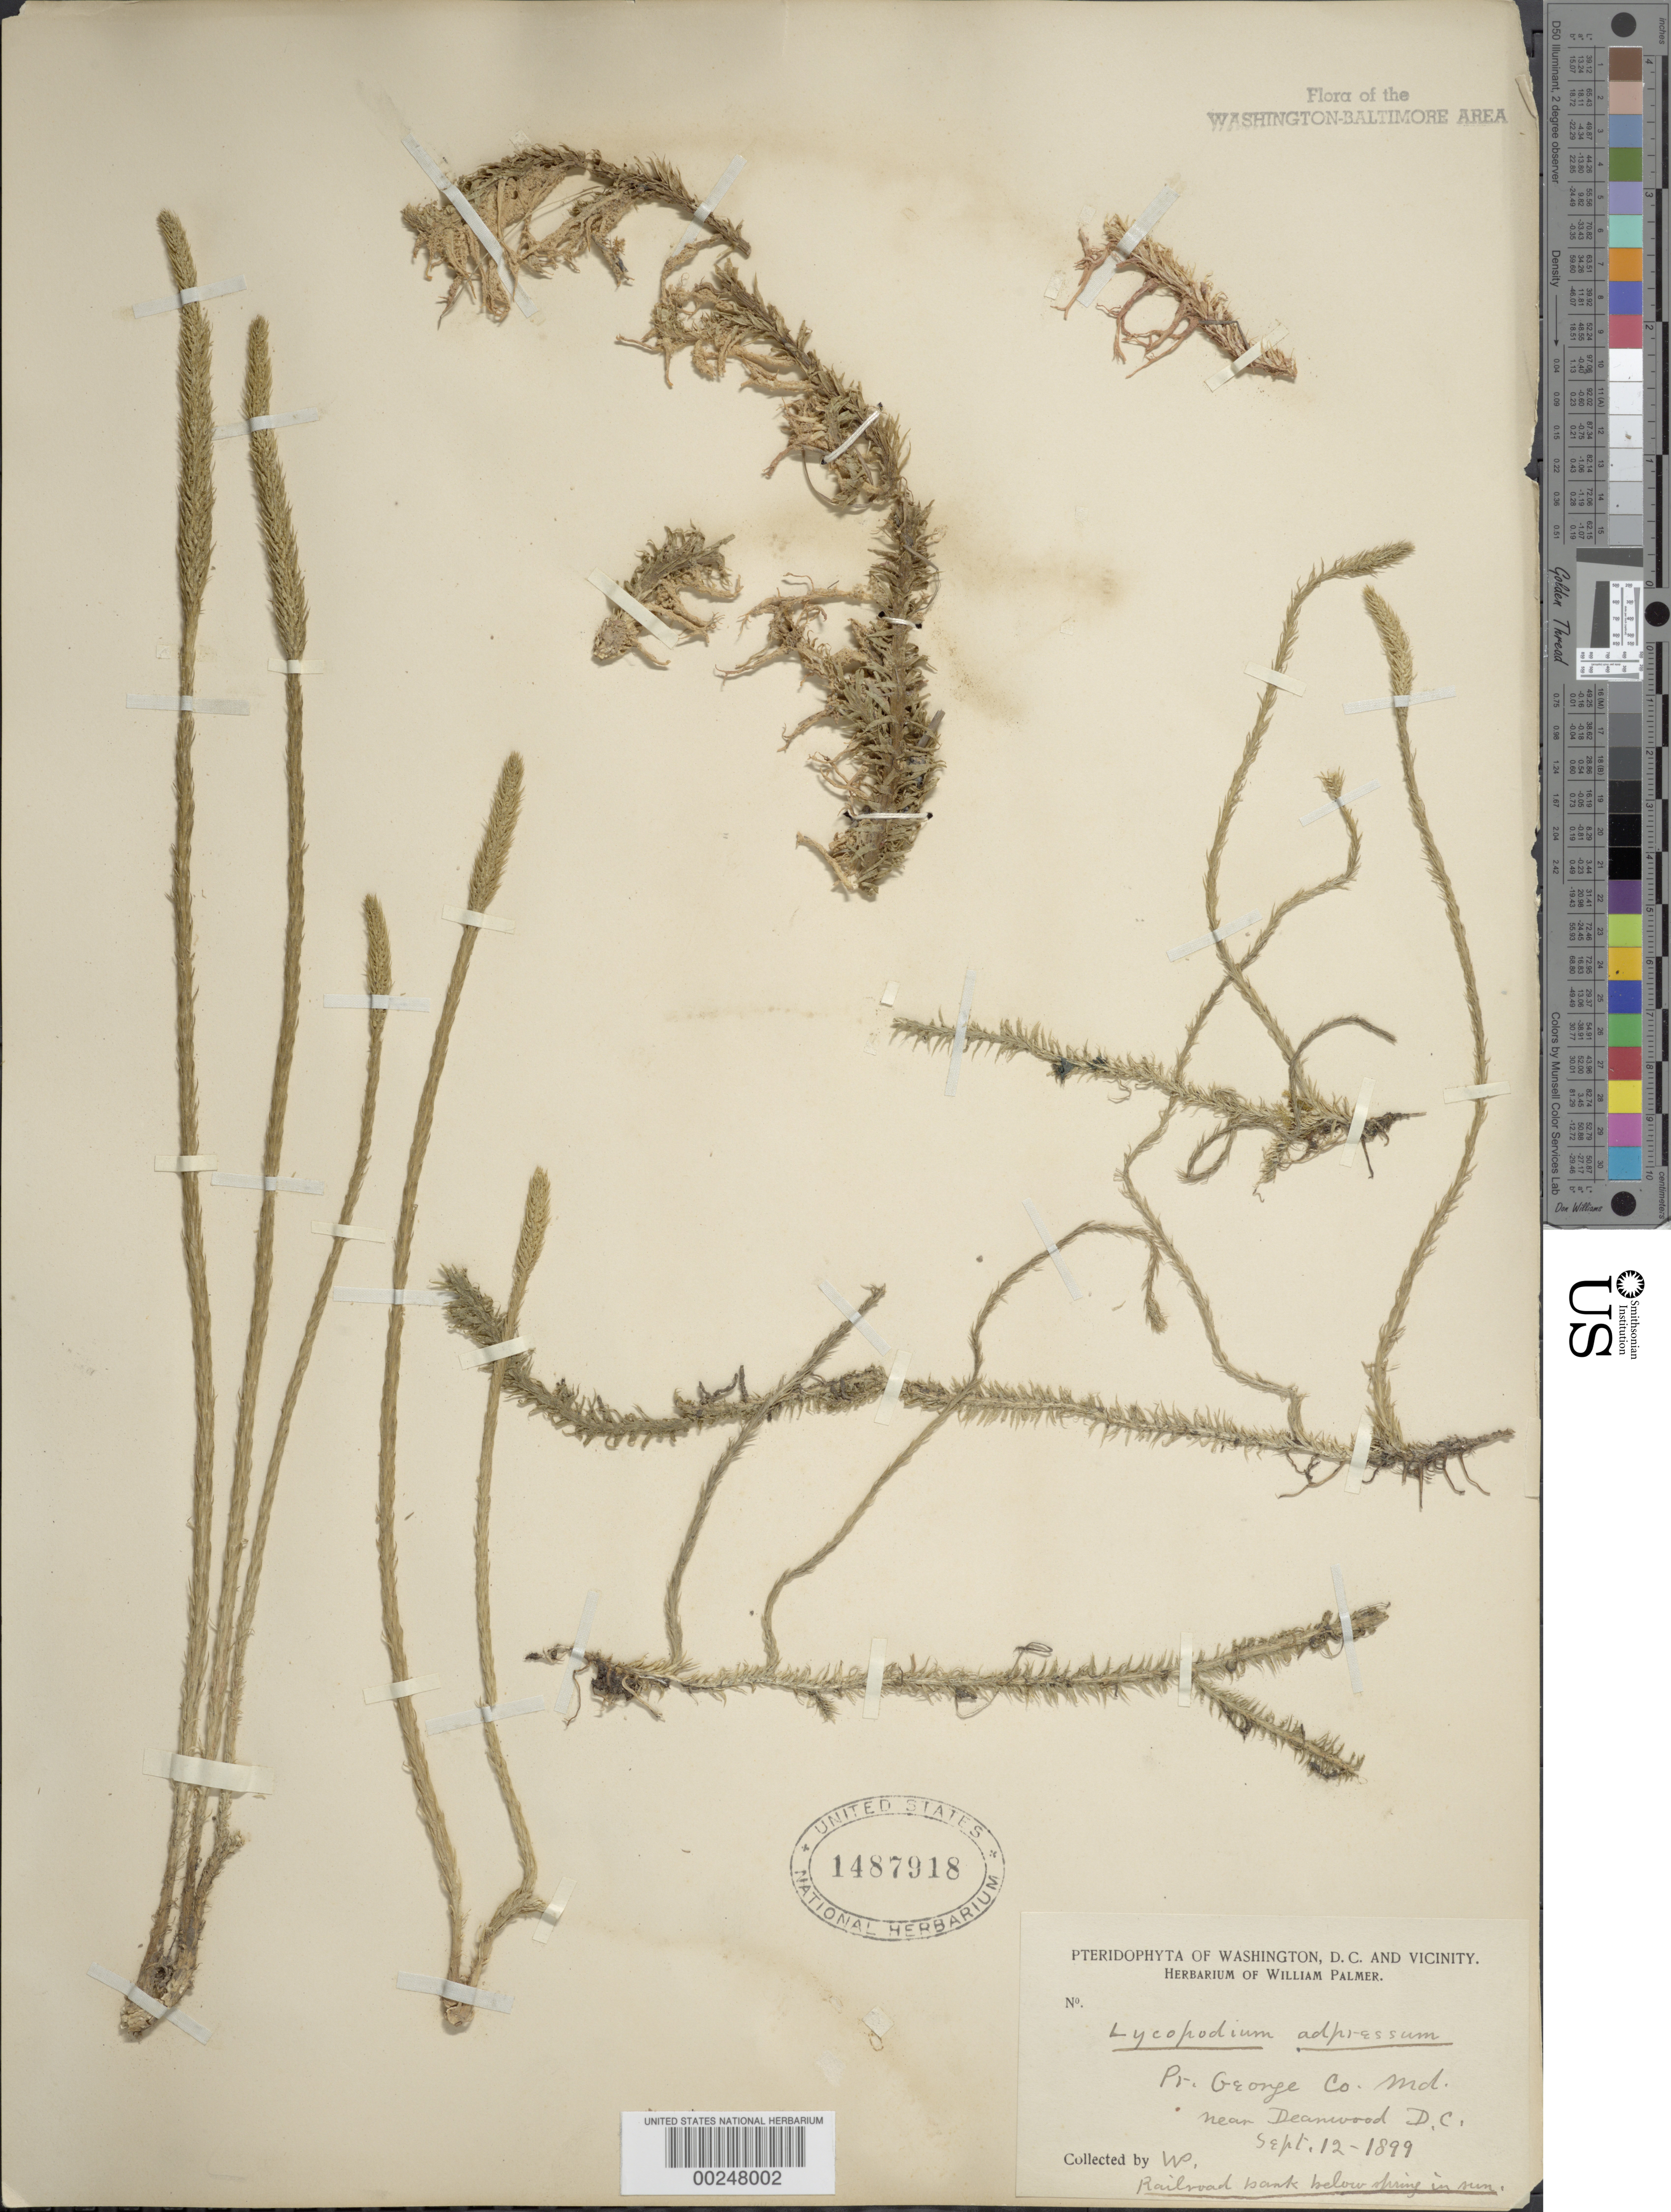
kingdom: Plantae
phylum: Tracheophyta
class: Lycopodiopsida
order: Lycopodiales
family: Lycopodiaceae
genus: Lycopodiella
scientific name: Lycopodiella appressa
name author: (Chapm.) Cranfill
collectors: W. Palmer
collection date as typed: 12 Sep 1899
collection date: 1899-09-12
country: United States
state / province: Maryland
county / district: Prince George's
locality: Near Deanwood, D.C.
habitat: Railroad bank below spring in sun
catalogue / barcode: US 1487918